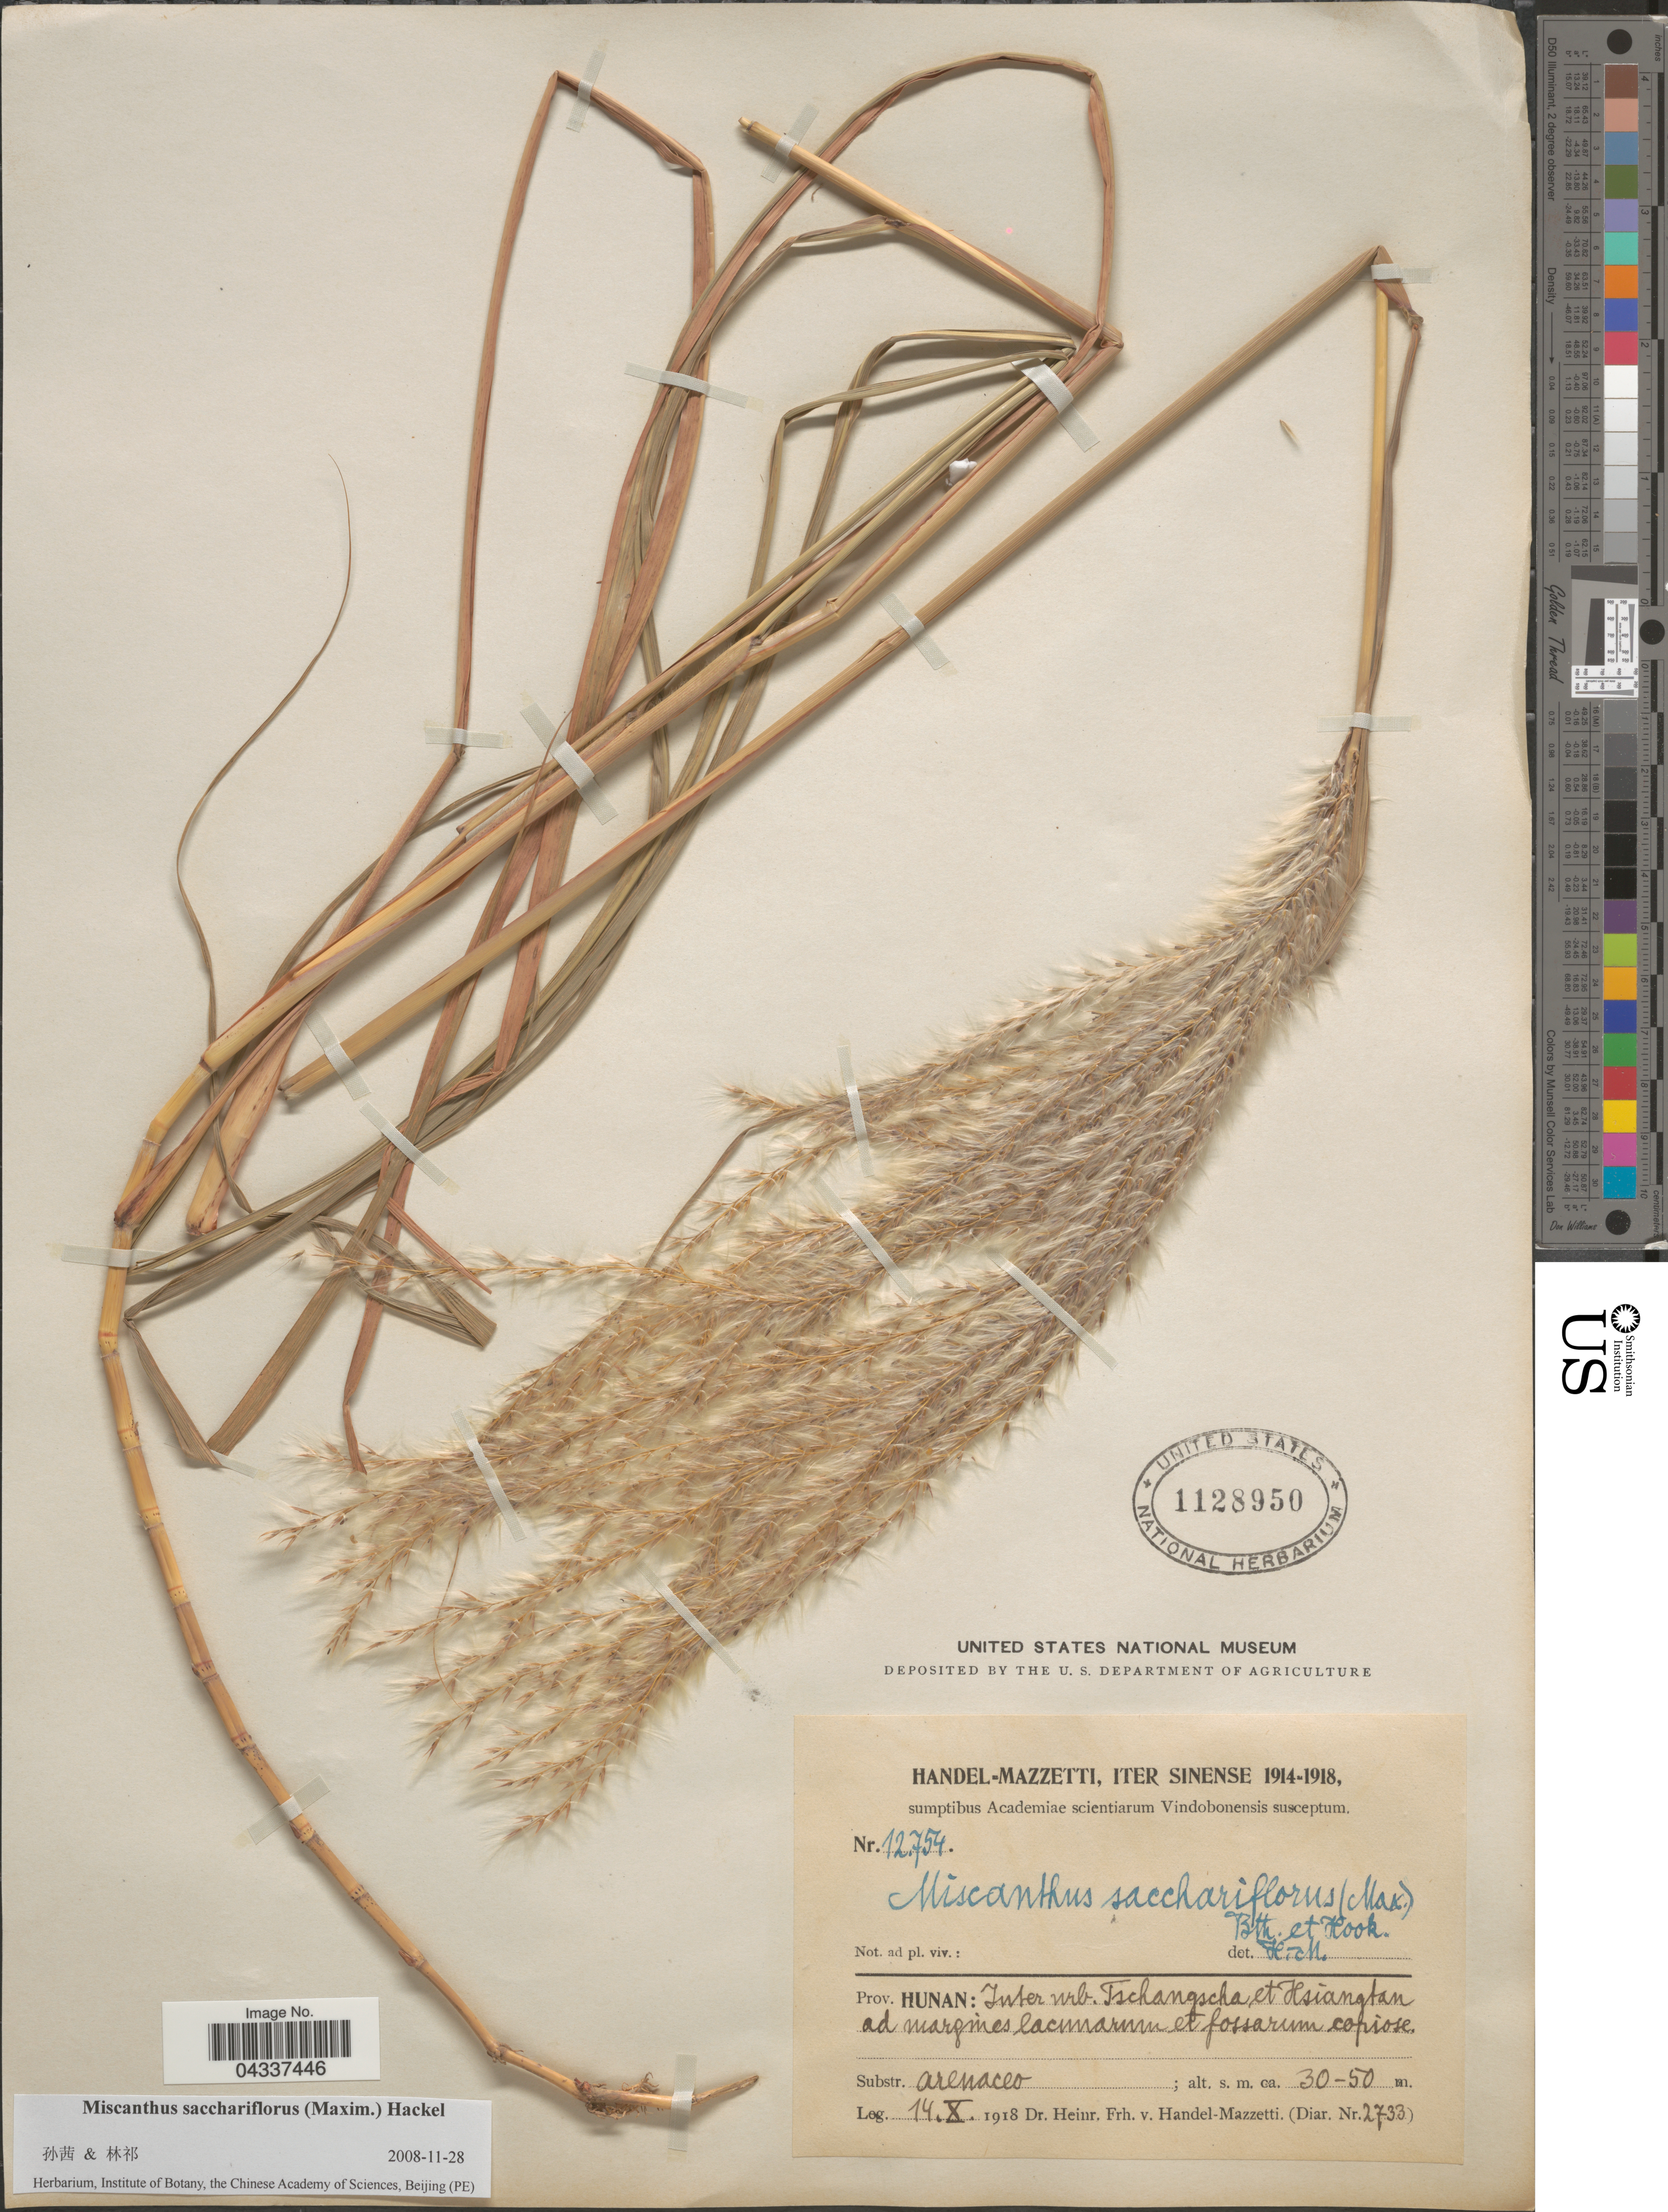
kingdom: Plantae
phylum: Tracheophyta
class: Liliopsida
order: Poales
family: Poaceae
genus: Miscanthus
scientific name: Miscanthus sacchariflorus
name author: (Maxim.) Hack.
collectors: H. Handel-Mazzetti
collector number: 12754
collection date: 1918-10-14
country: China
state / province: Hunan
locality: Iter Sinense 1914-1918. Inter urb. Tschangscha et Hsiangtan ad margines lacunarum et fossarum copiose.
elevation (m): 30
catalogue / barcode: US 1128950